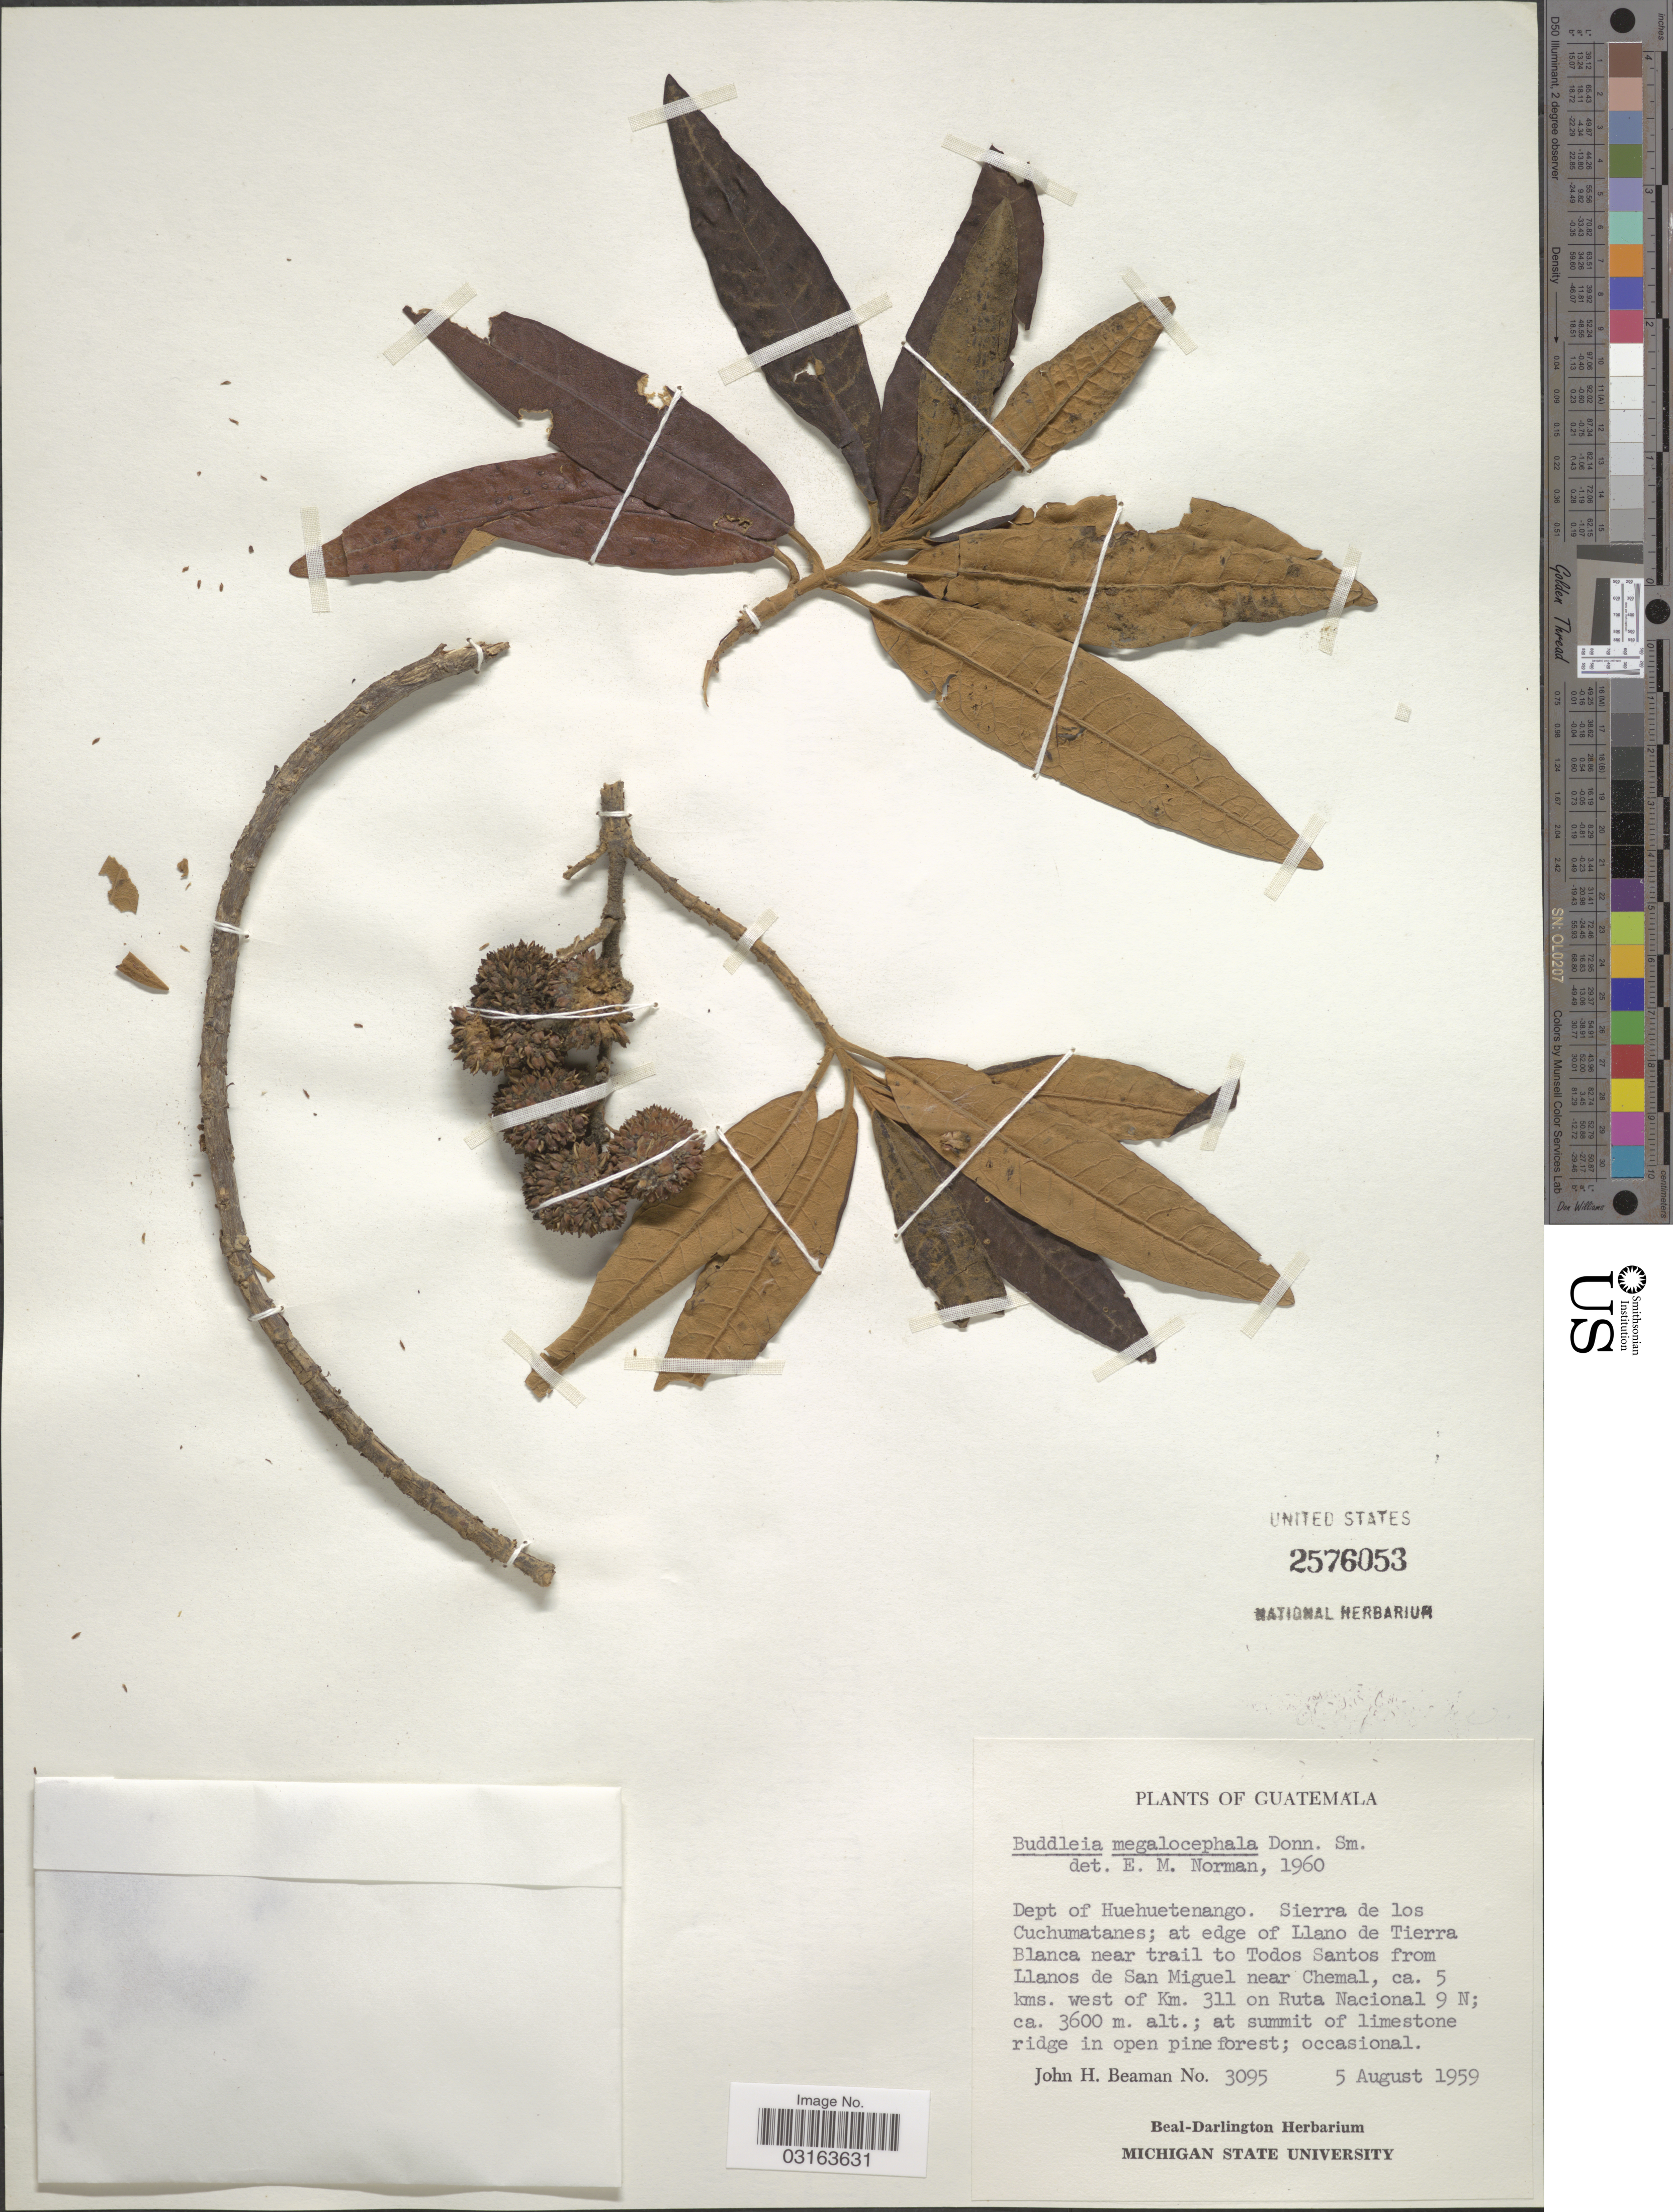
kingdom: Plantae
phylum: Tracheophyta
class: Magnoliopsida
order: Lamiales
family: Scrophulariaceae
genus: Buddleja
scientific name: Buddleja megalocephala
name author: Donn. Sm.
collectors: J. H. Beaman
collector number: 3095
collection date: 1959-08-05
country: Guatemala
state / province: Huehuetenango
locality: Dept of Huehuetenango. Sierra de los Cuchumatanes; at edge of Llano de Tierra Blanca near trail to Todos Santos from Llanos de San Miguel near Chemal, ca. 5 kms. west of Km. 311 on Ruta Nacional 9 N.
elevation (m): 3600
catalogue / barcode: US 2576053